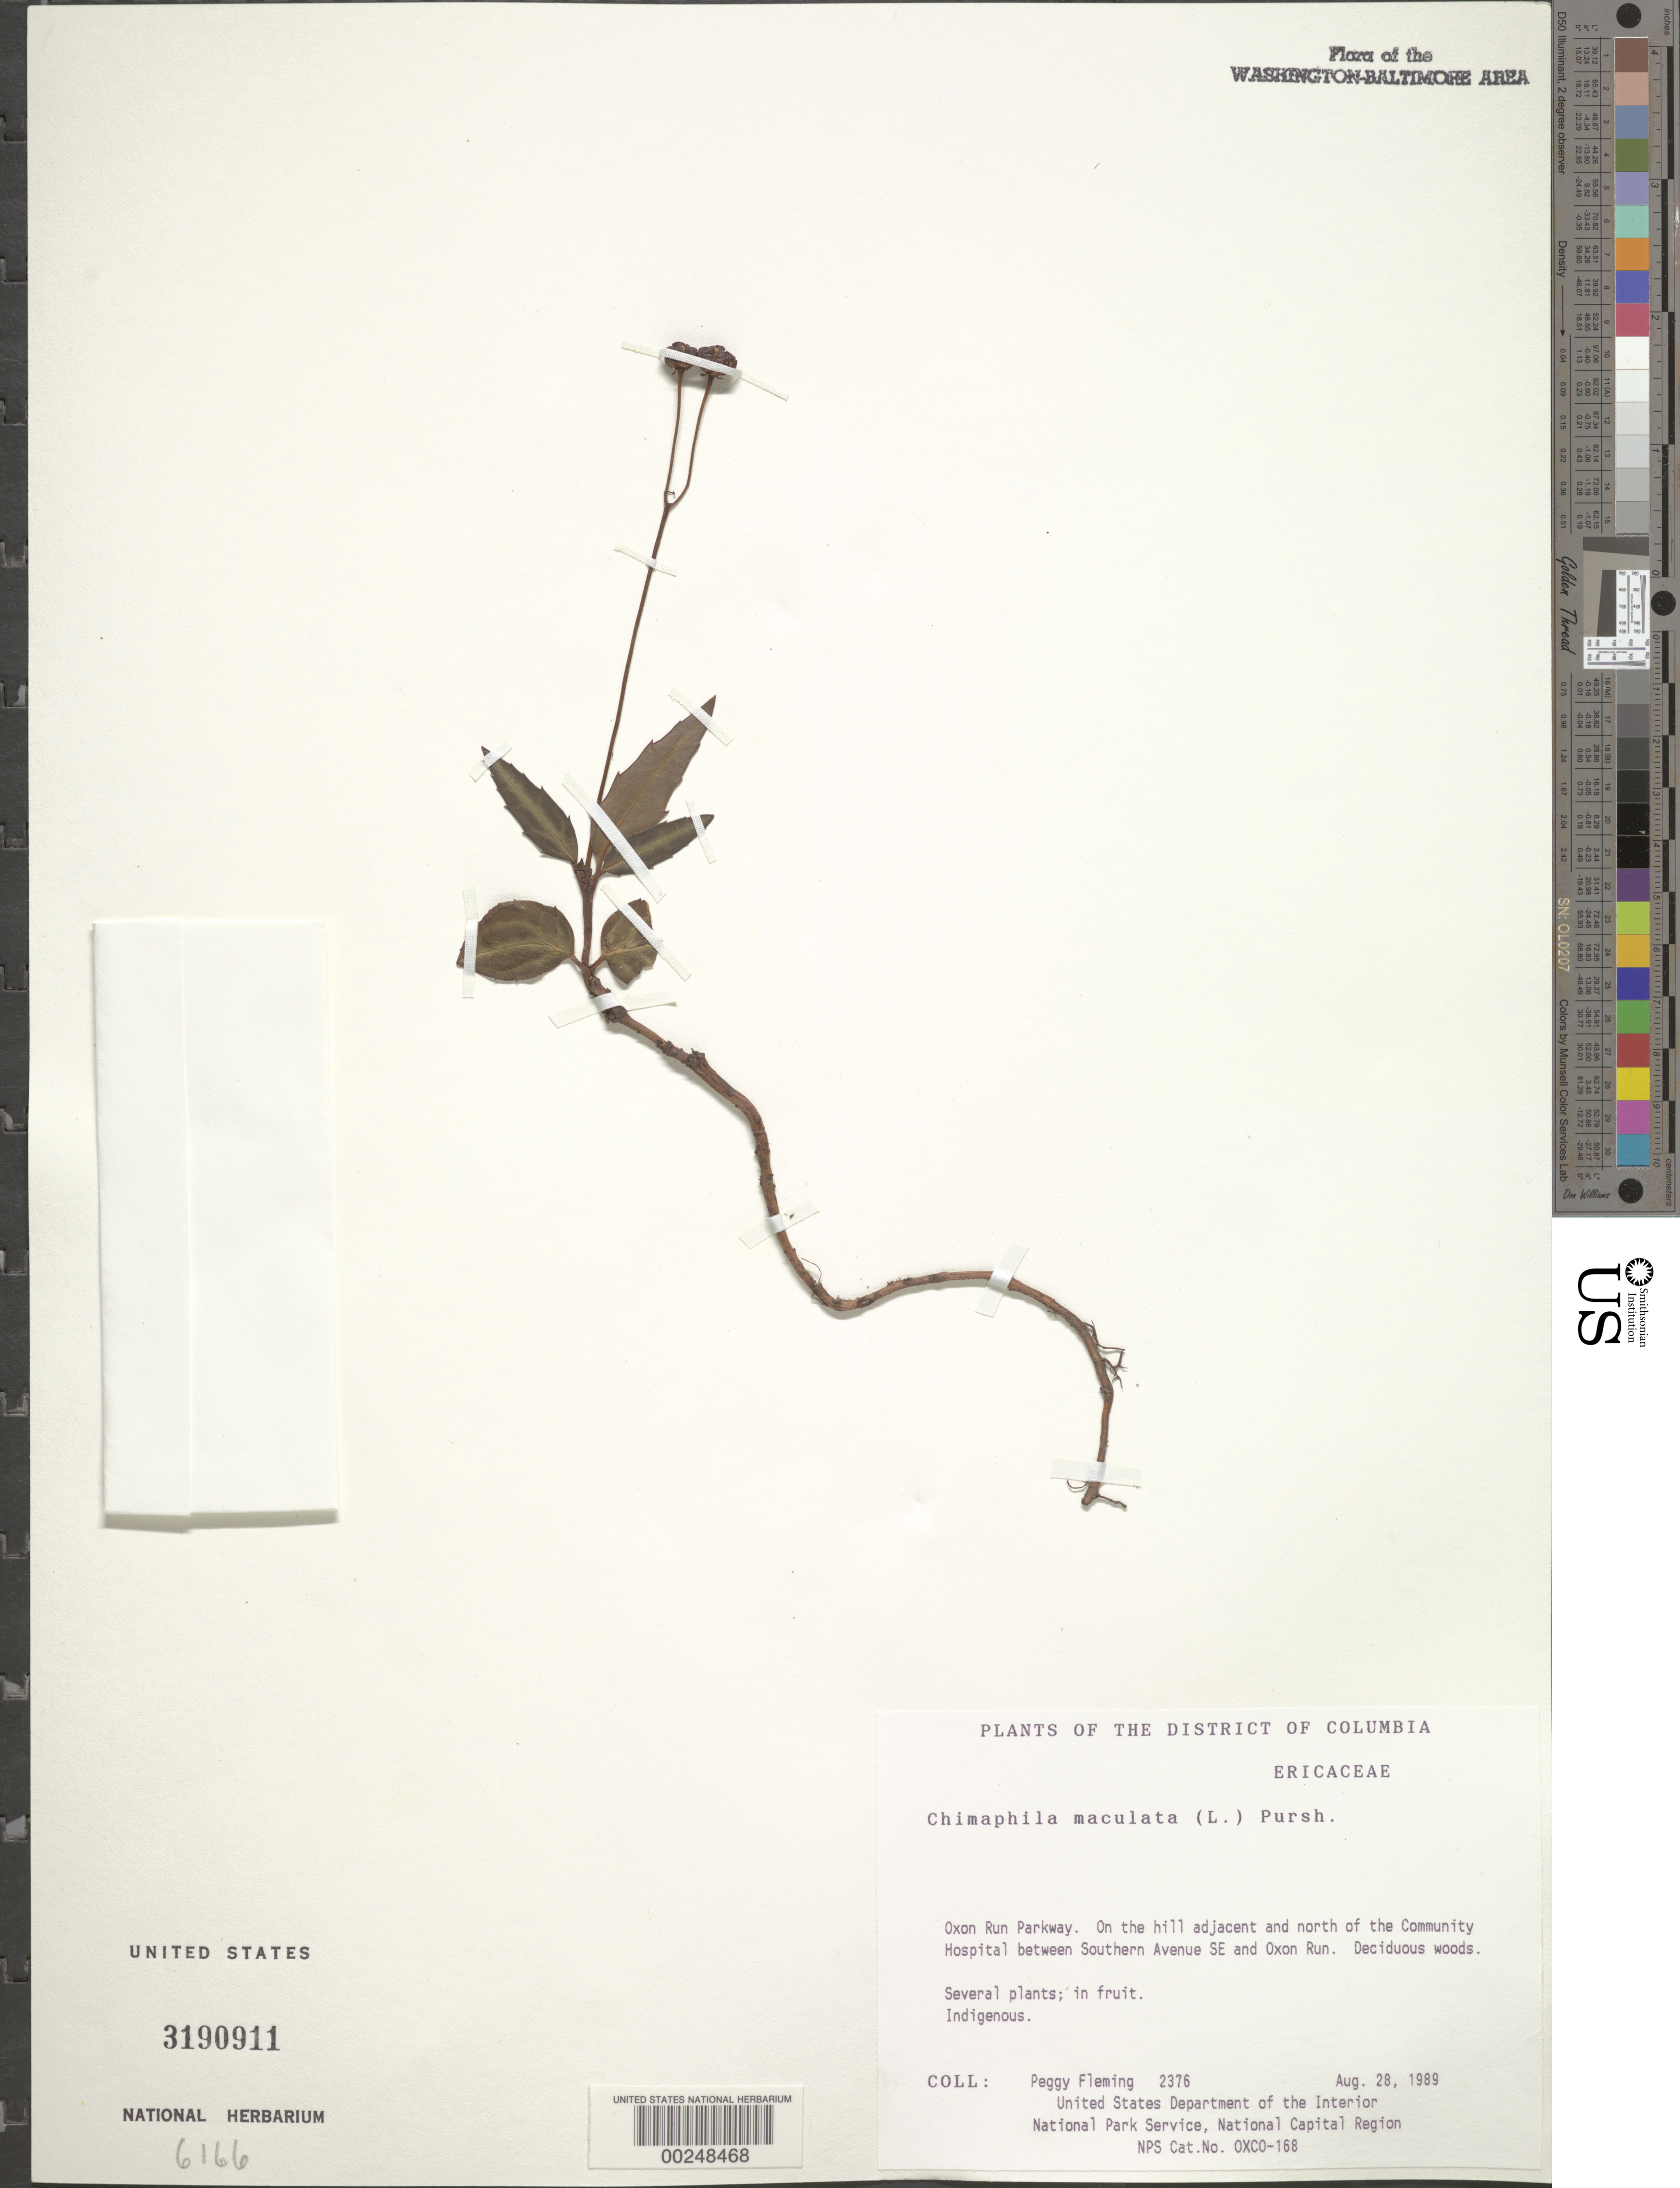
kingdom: Plantae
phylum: Tracheophyta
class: Magnoliopsida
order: Ericales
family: Ericaceae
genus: Chimaphila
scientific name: Chimaphila maculata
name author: (L.) Pursh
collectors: P. Fleming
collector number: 2376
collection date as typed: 28 Aug 1989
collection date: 1989-08-28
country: United States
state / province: District of Columbia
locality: Oxon Run Parkway, on hill adjacent N of Community Hospital between Southern Ave and Oxon Run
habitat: Deciduous woodedge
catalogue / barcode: US 3190911